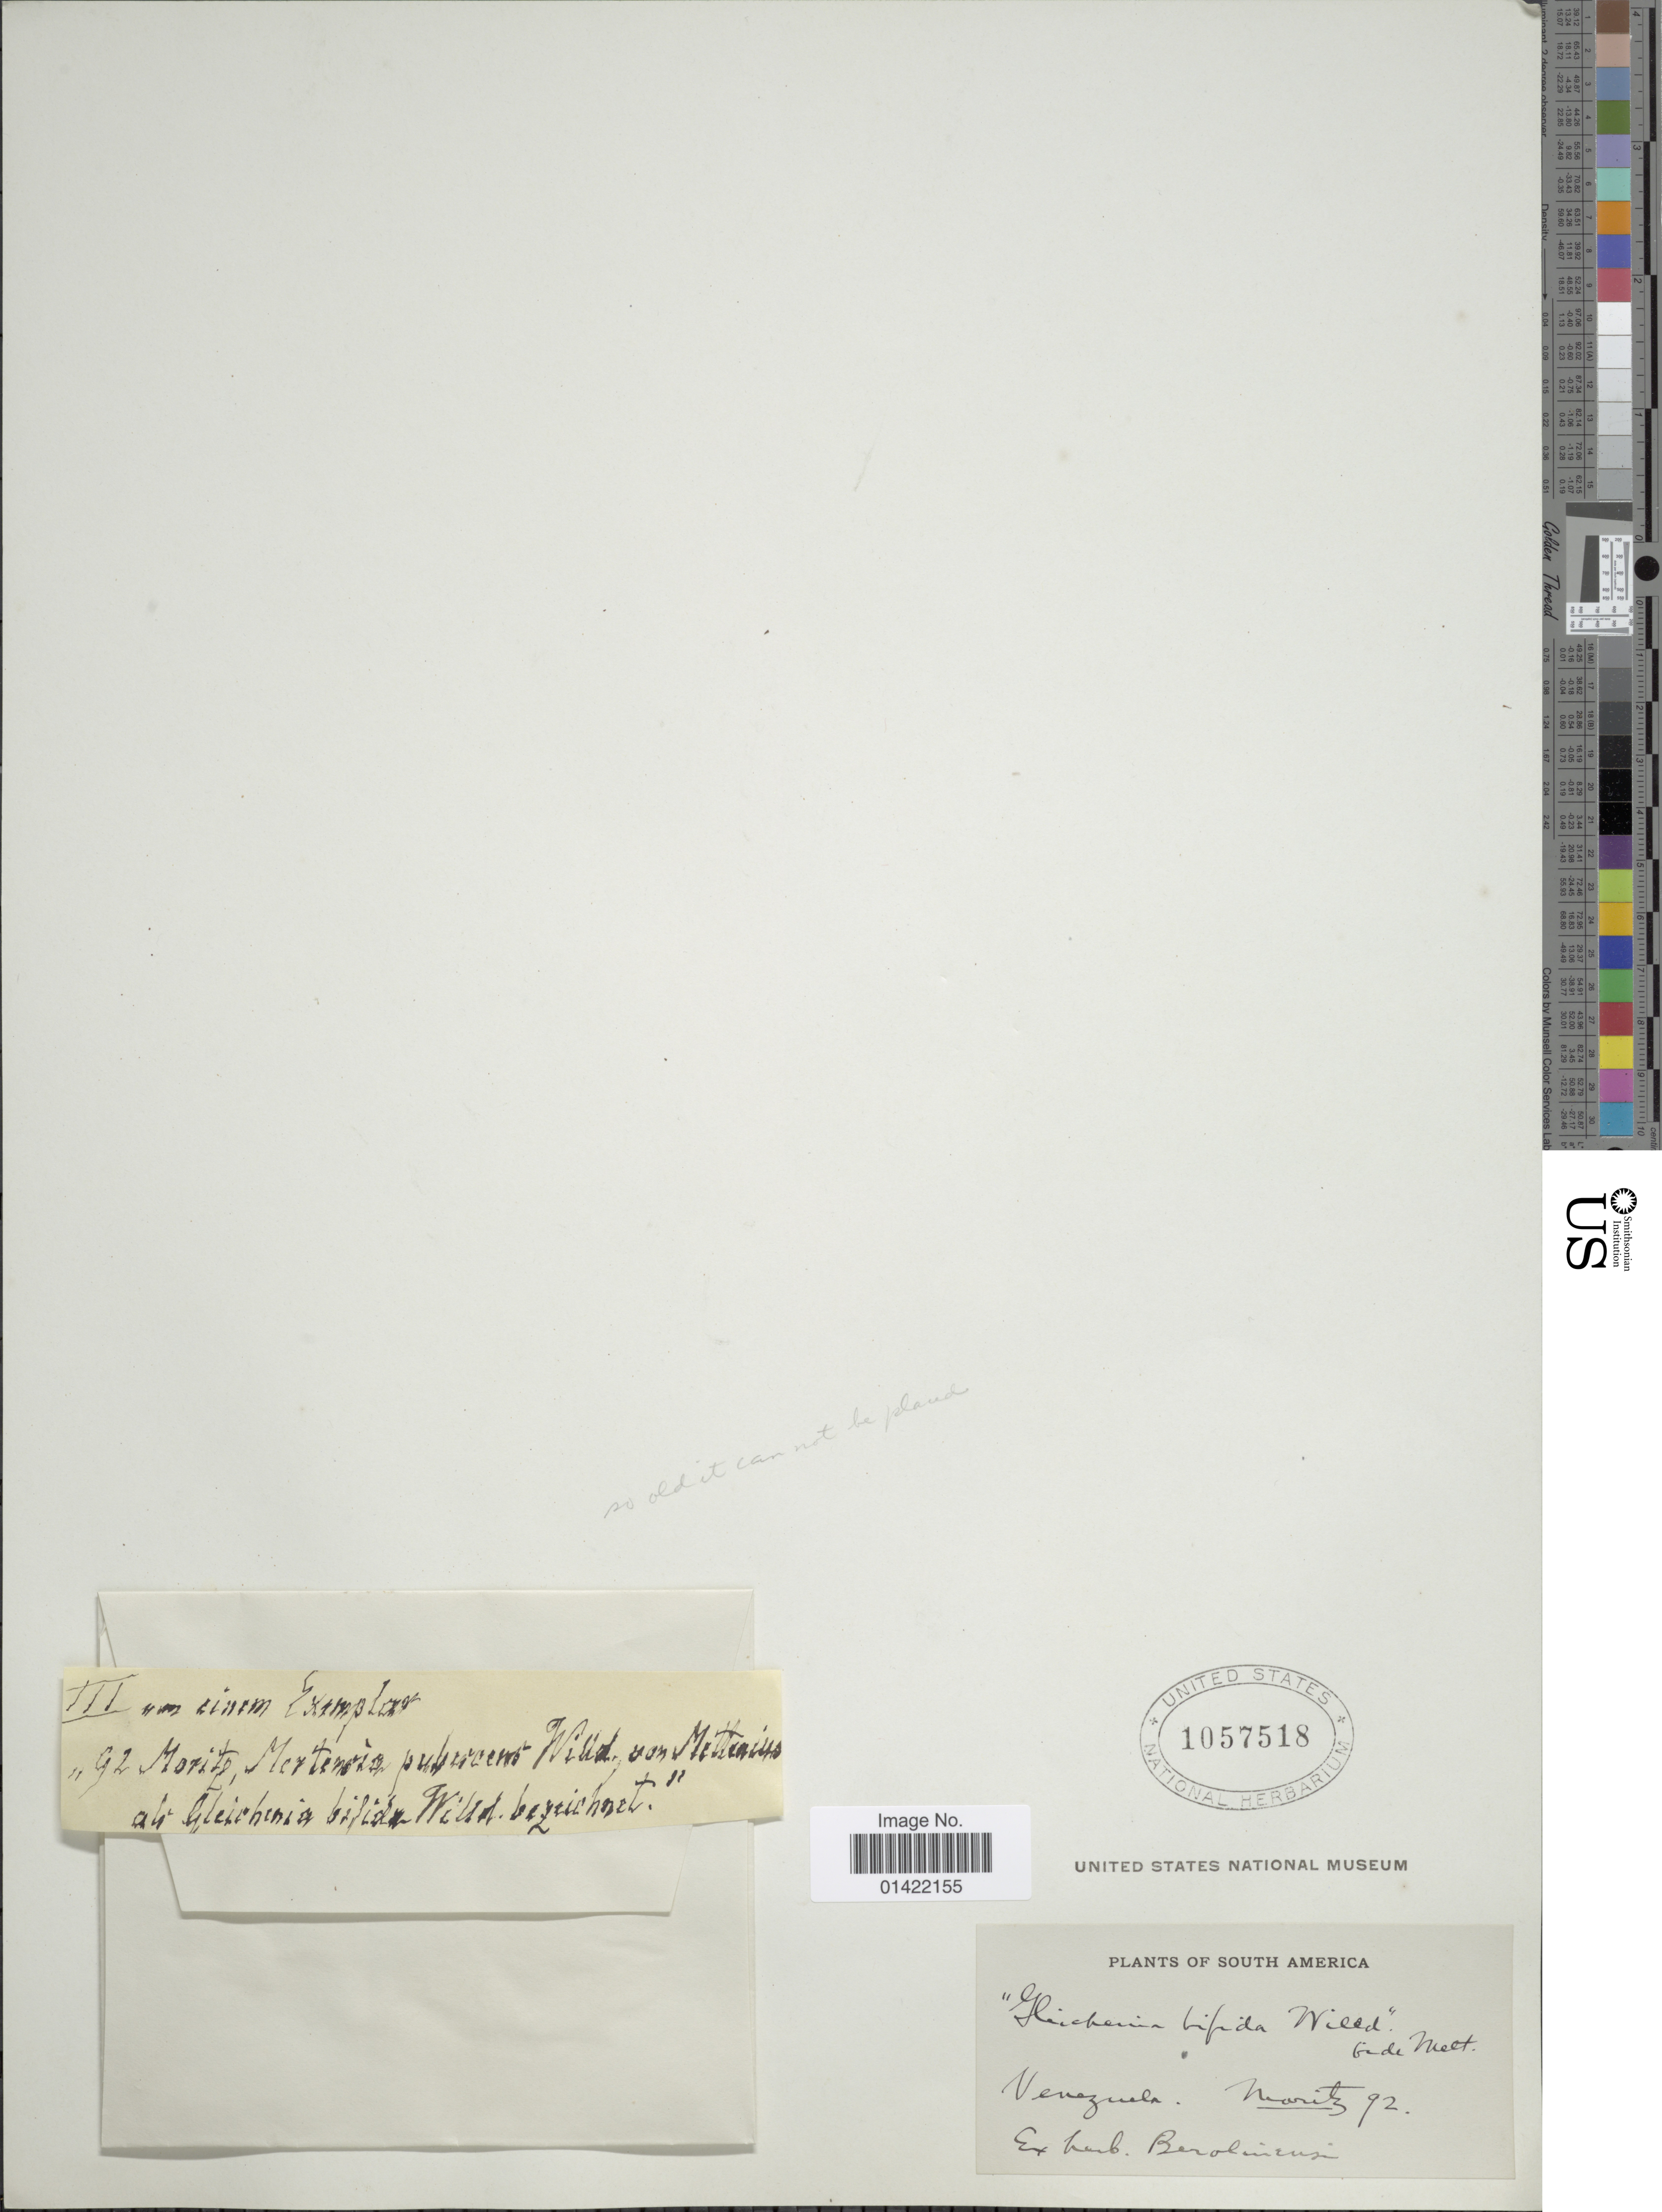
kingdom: Plantae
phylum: Tracheophyta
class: Polypodiopsida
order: Gleicheniales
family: Gleicheniaceae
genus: Sticherus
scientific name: Sticherus bifidus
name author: (Willd.) Ching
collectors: Moritz, --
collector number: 92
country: Venezuela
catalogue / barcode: US 1057518